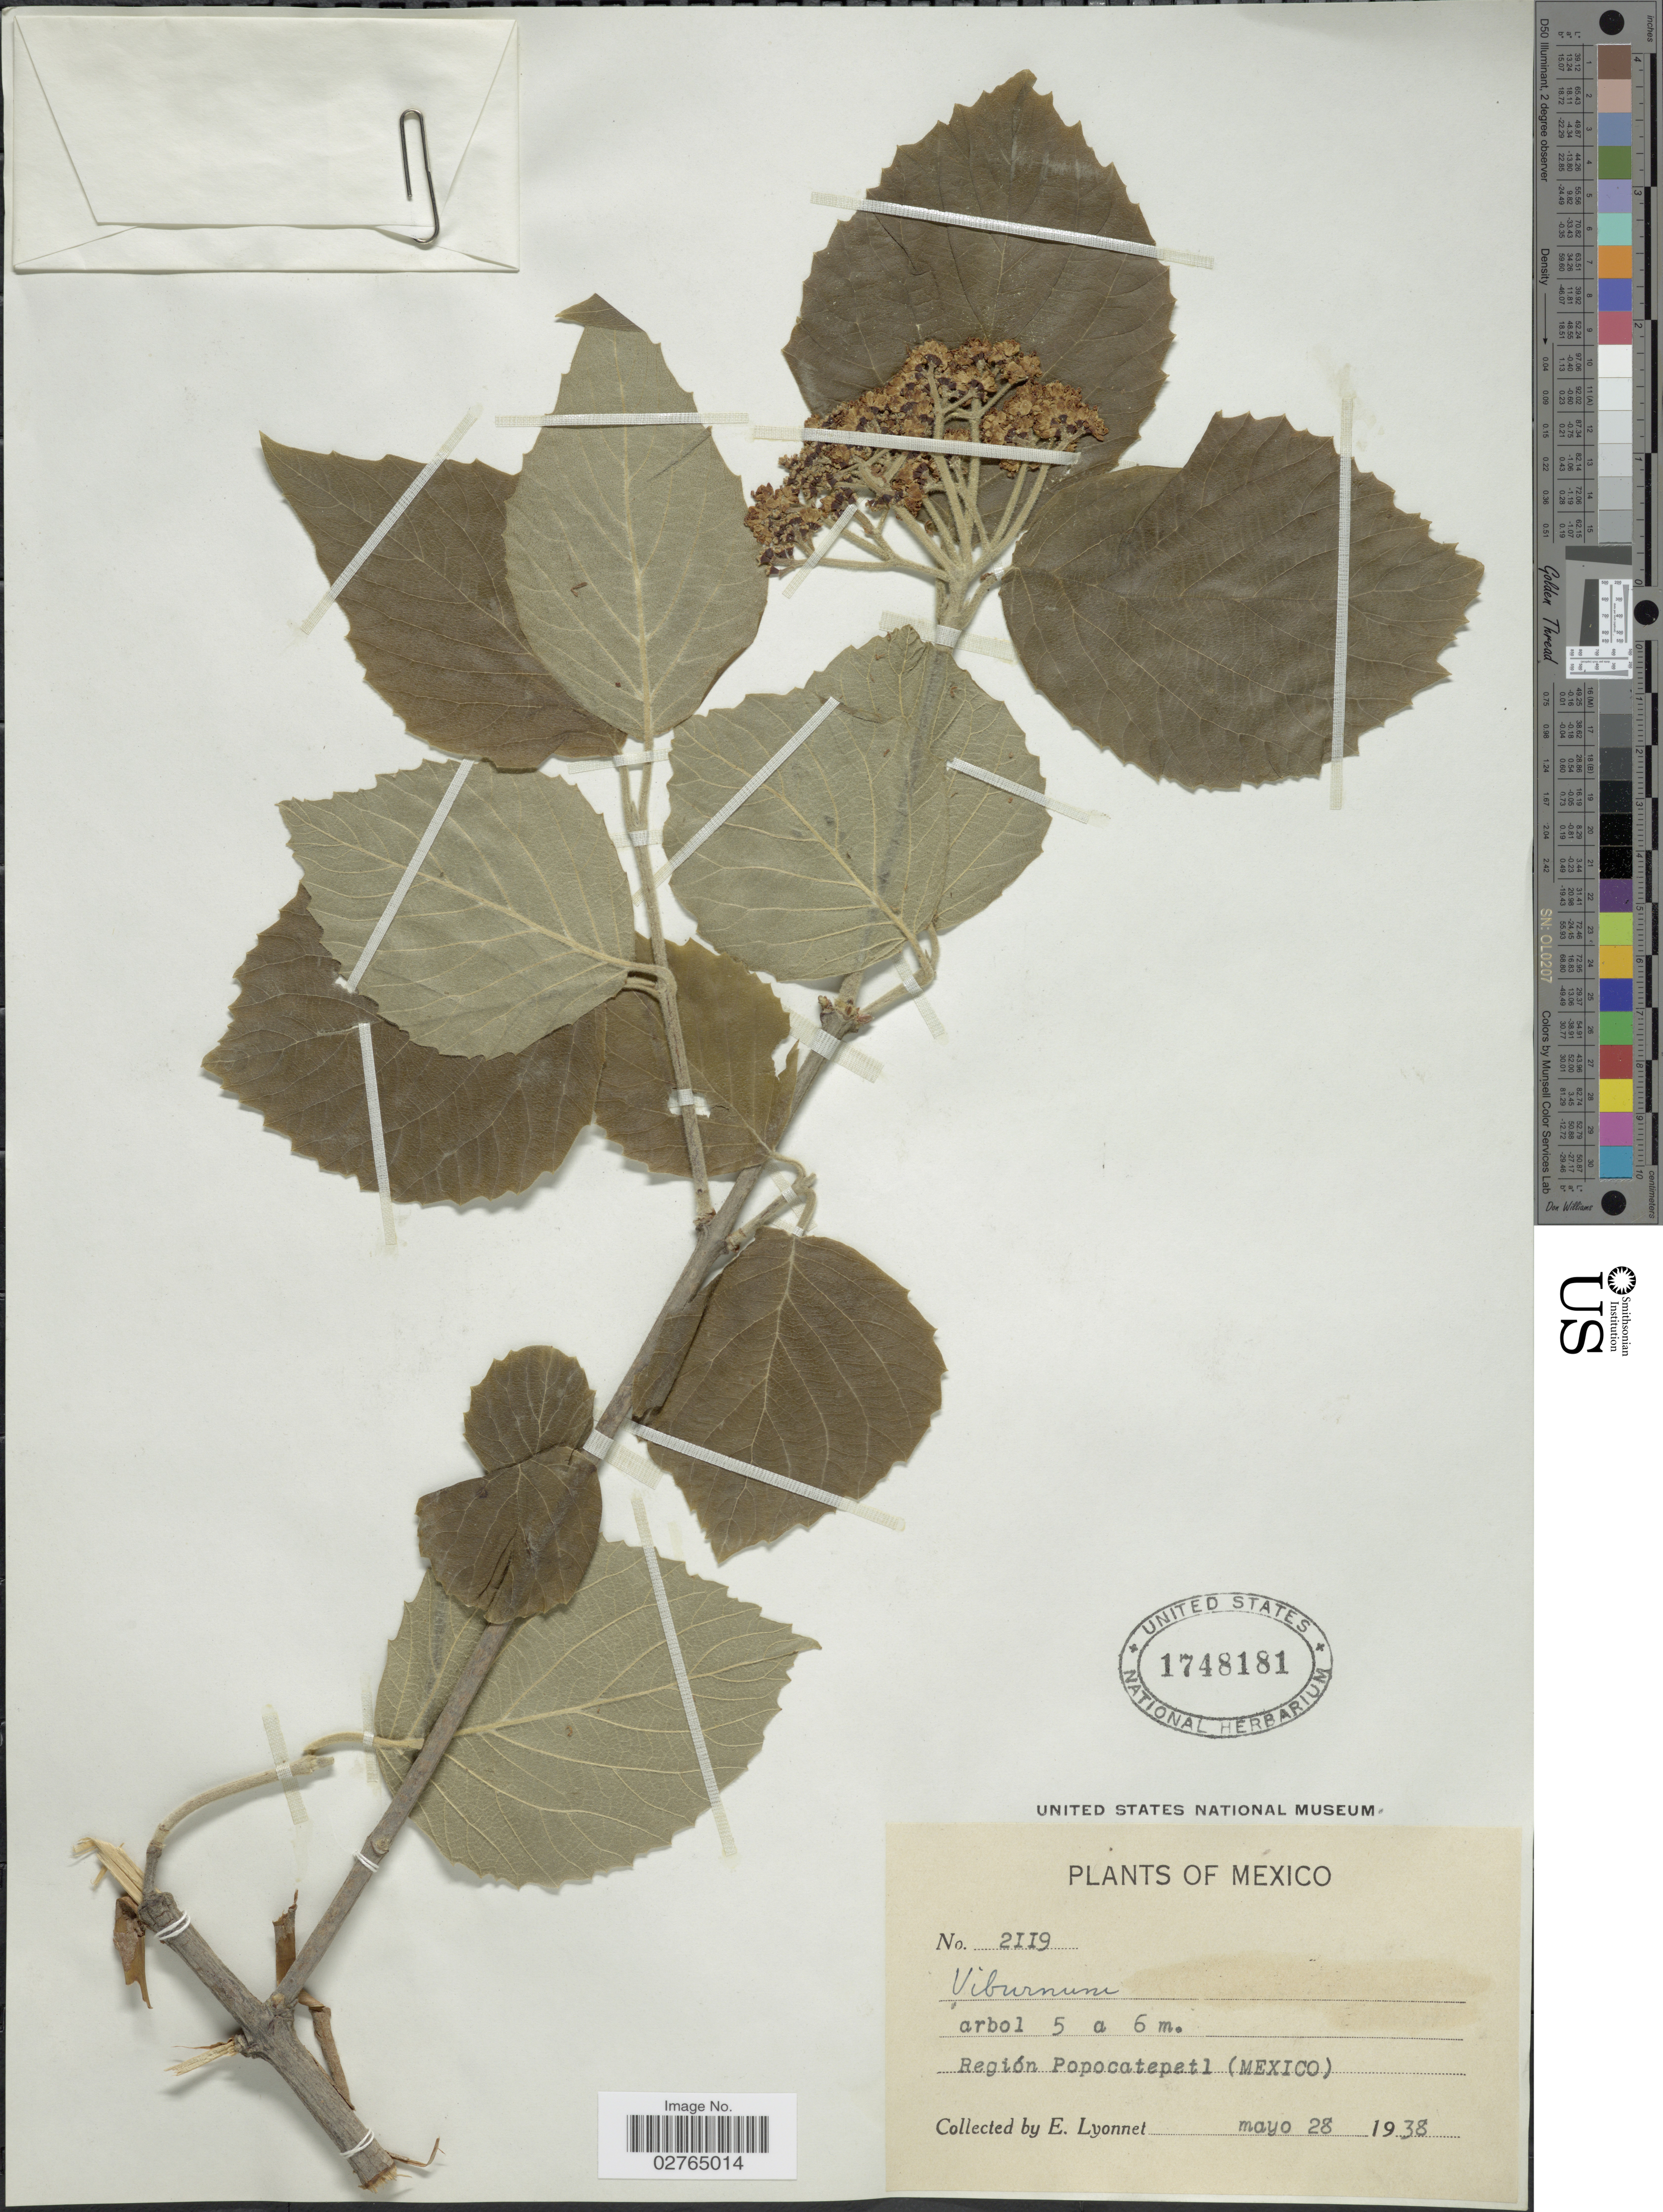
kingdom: Plantae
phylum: Tracheophyta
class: Magnoliopsida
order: Dipsacales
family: Viburnaceae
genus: Viburnum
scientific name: Viburnum sp.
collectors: E. Lyonnet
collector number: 2119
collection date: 1938-05-28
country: Mexico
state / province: México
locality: Región Popocatepetl.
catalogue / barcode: US 1748181